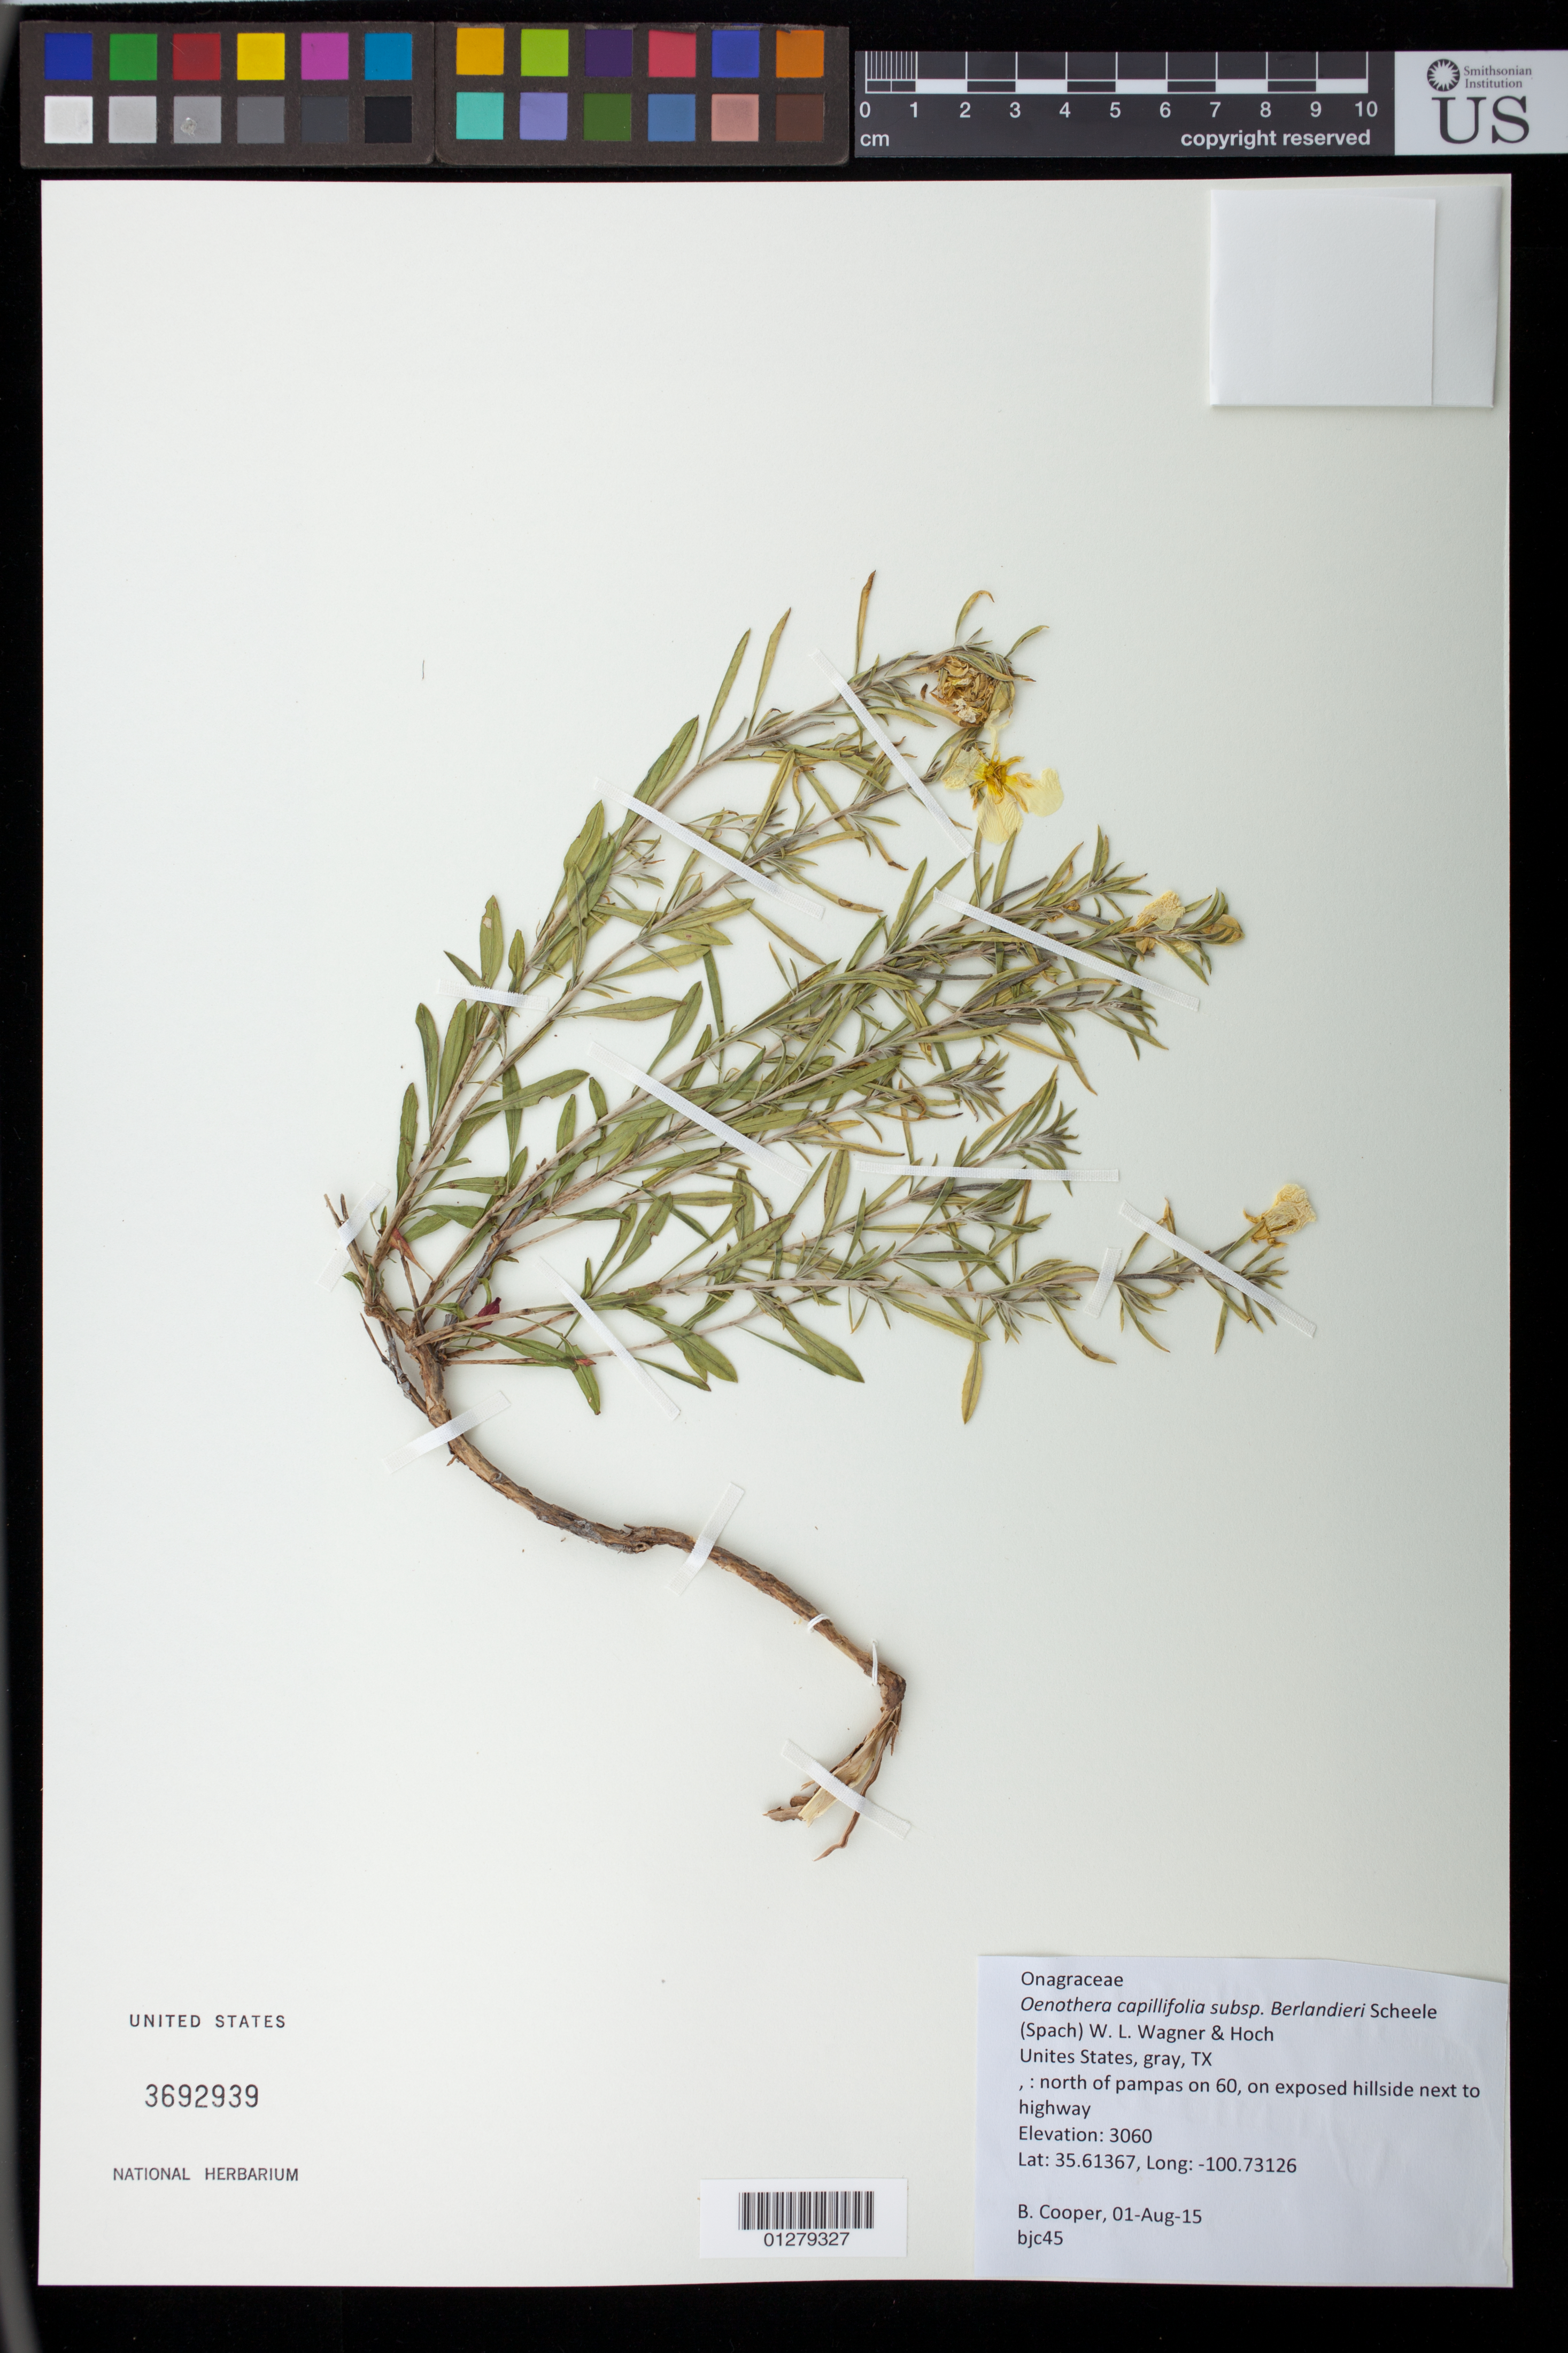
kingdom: Plantae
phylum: Tracheophyta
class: Magnoliopsida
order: Myrtales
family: Onagraceae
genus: Oenothera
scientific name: Oenothera capillifolia subsp. berlandieri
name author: (Spach) W.L. Wagner & Hoch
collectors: B. J. Cooper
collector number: BJC 45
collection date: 2015-08-01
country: United States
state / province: Texas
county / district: Gray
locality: North of Pampa on 60, on exposed hillside next to highway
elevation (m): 3060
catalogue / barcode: US 3692939